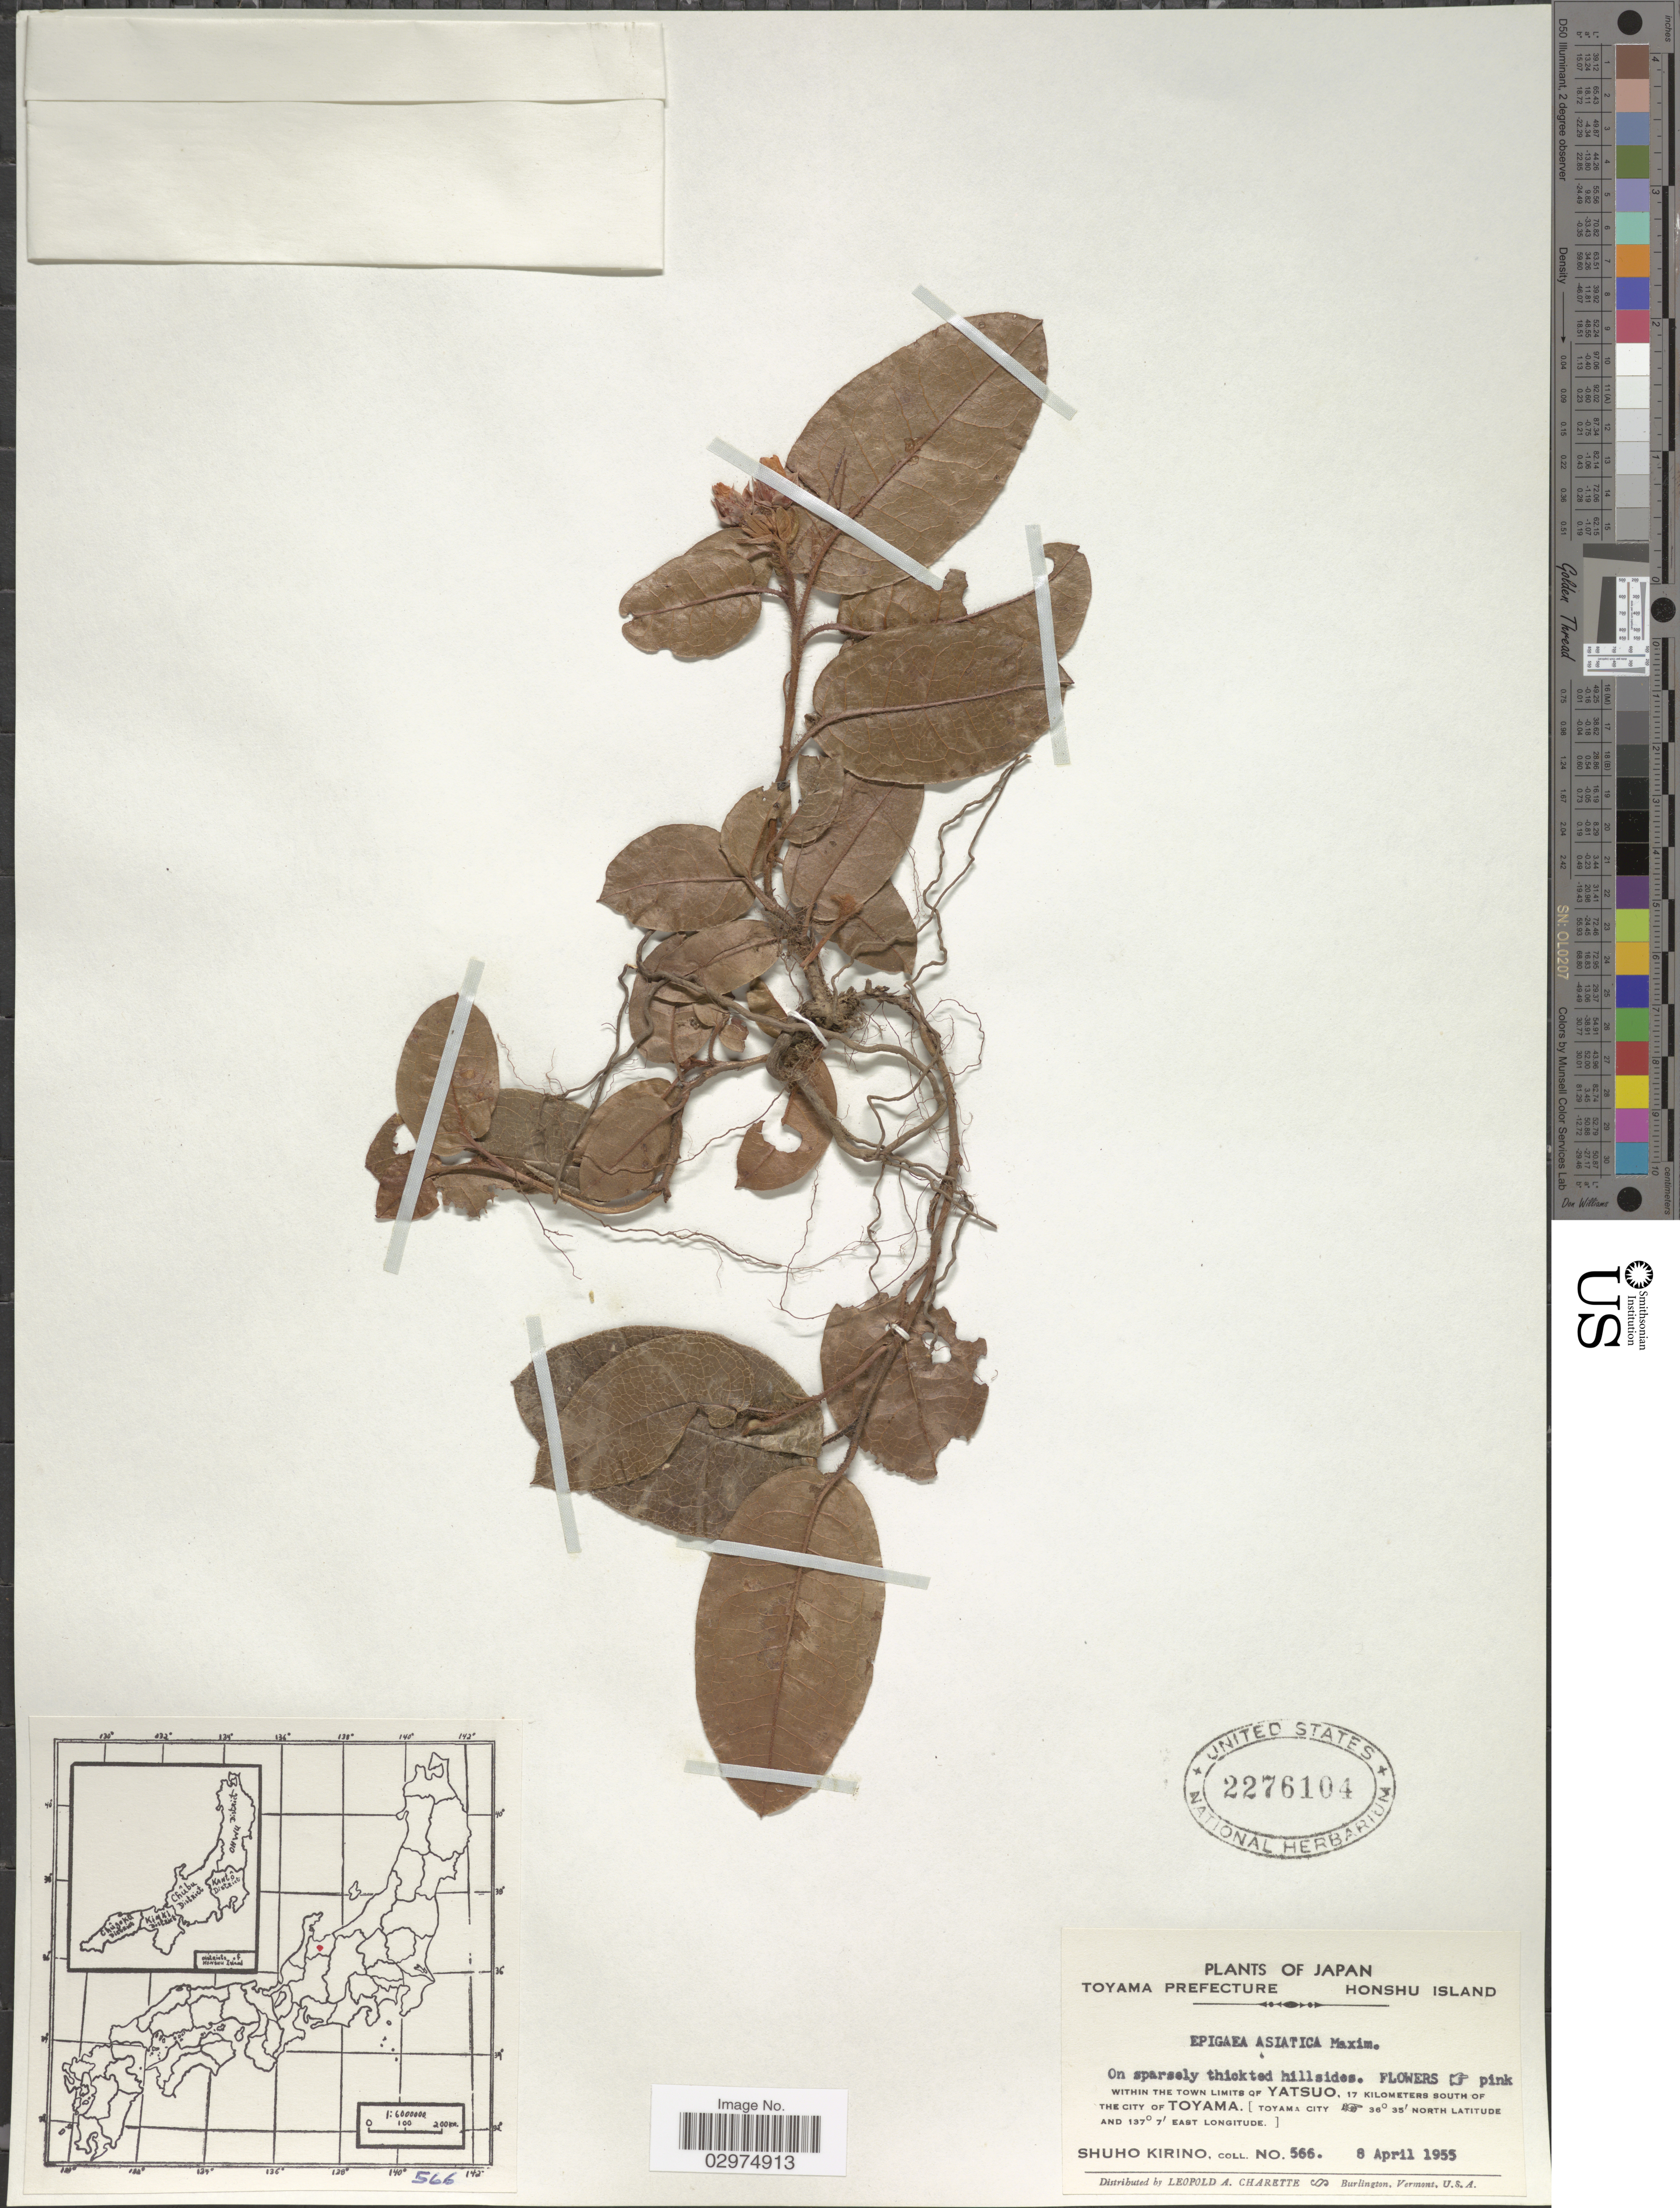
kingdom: Plantae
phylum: Tracheophyta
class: Magnoliopsida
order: Ericales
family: Ericaceae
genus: Epigaea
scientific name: Epigaea asiatiea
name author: Maxim.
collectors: S. Kirino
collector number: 566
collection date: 1955-04-08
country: Japan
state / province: Toyama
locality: Toyama Prefecture, Honshu Island. Within the limits of Yatsuo, 17 kilometers south of the city of Toyama.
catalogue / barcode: US 2276104